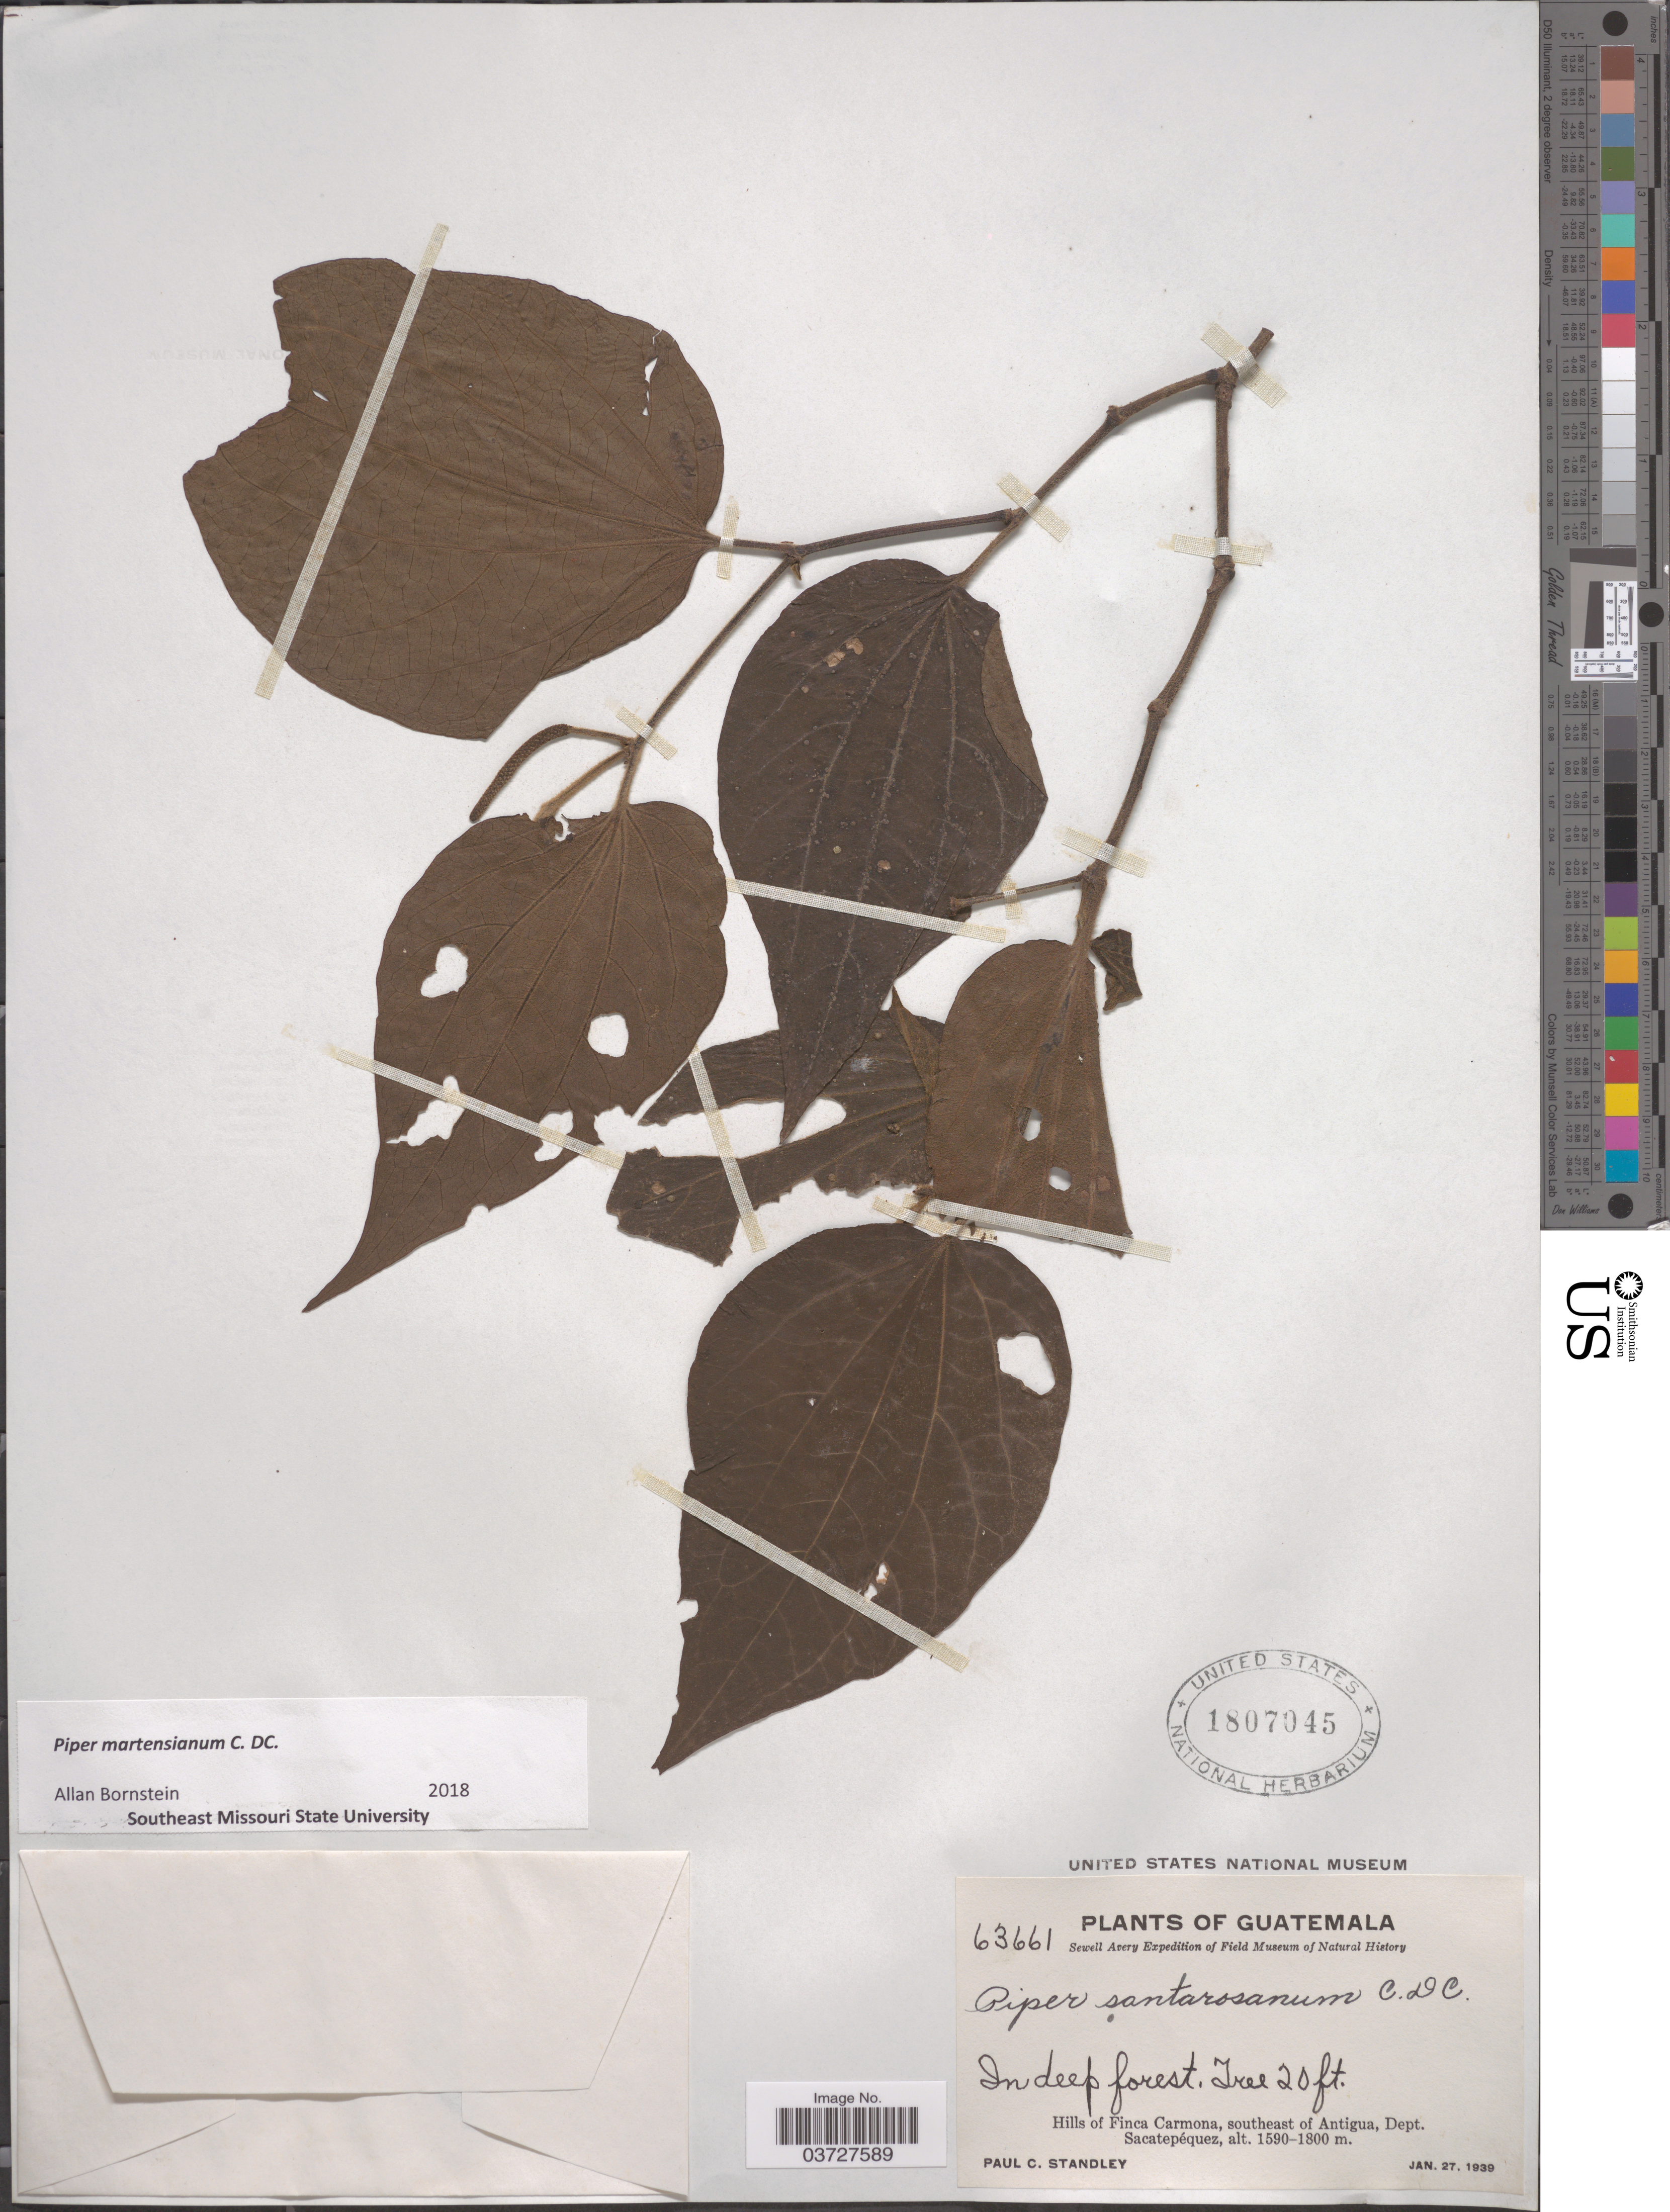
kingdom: Plantae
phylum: Tracheophyta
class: Magnoliopsida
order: Piperales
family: Piperaceae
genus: Piper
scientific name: Piper martensianum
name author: C. DC.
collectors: P. C. Standley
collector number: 63661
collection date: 1939-01-27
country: Guatemala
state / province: Sacatepequez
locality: Hills of Finca Carmona, southeast of Antigua, Dept. Sacatepéquez.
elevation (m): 1590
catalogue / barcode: US 1807045